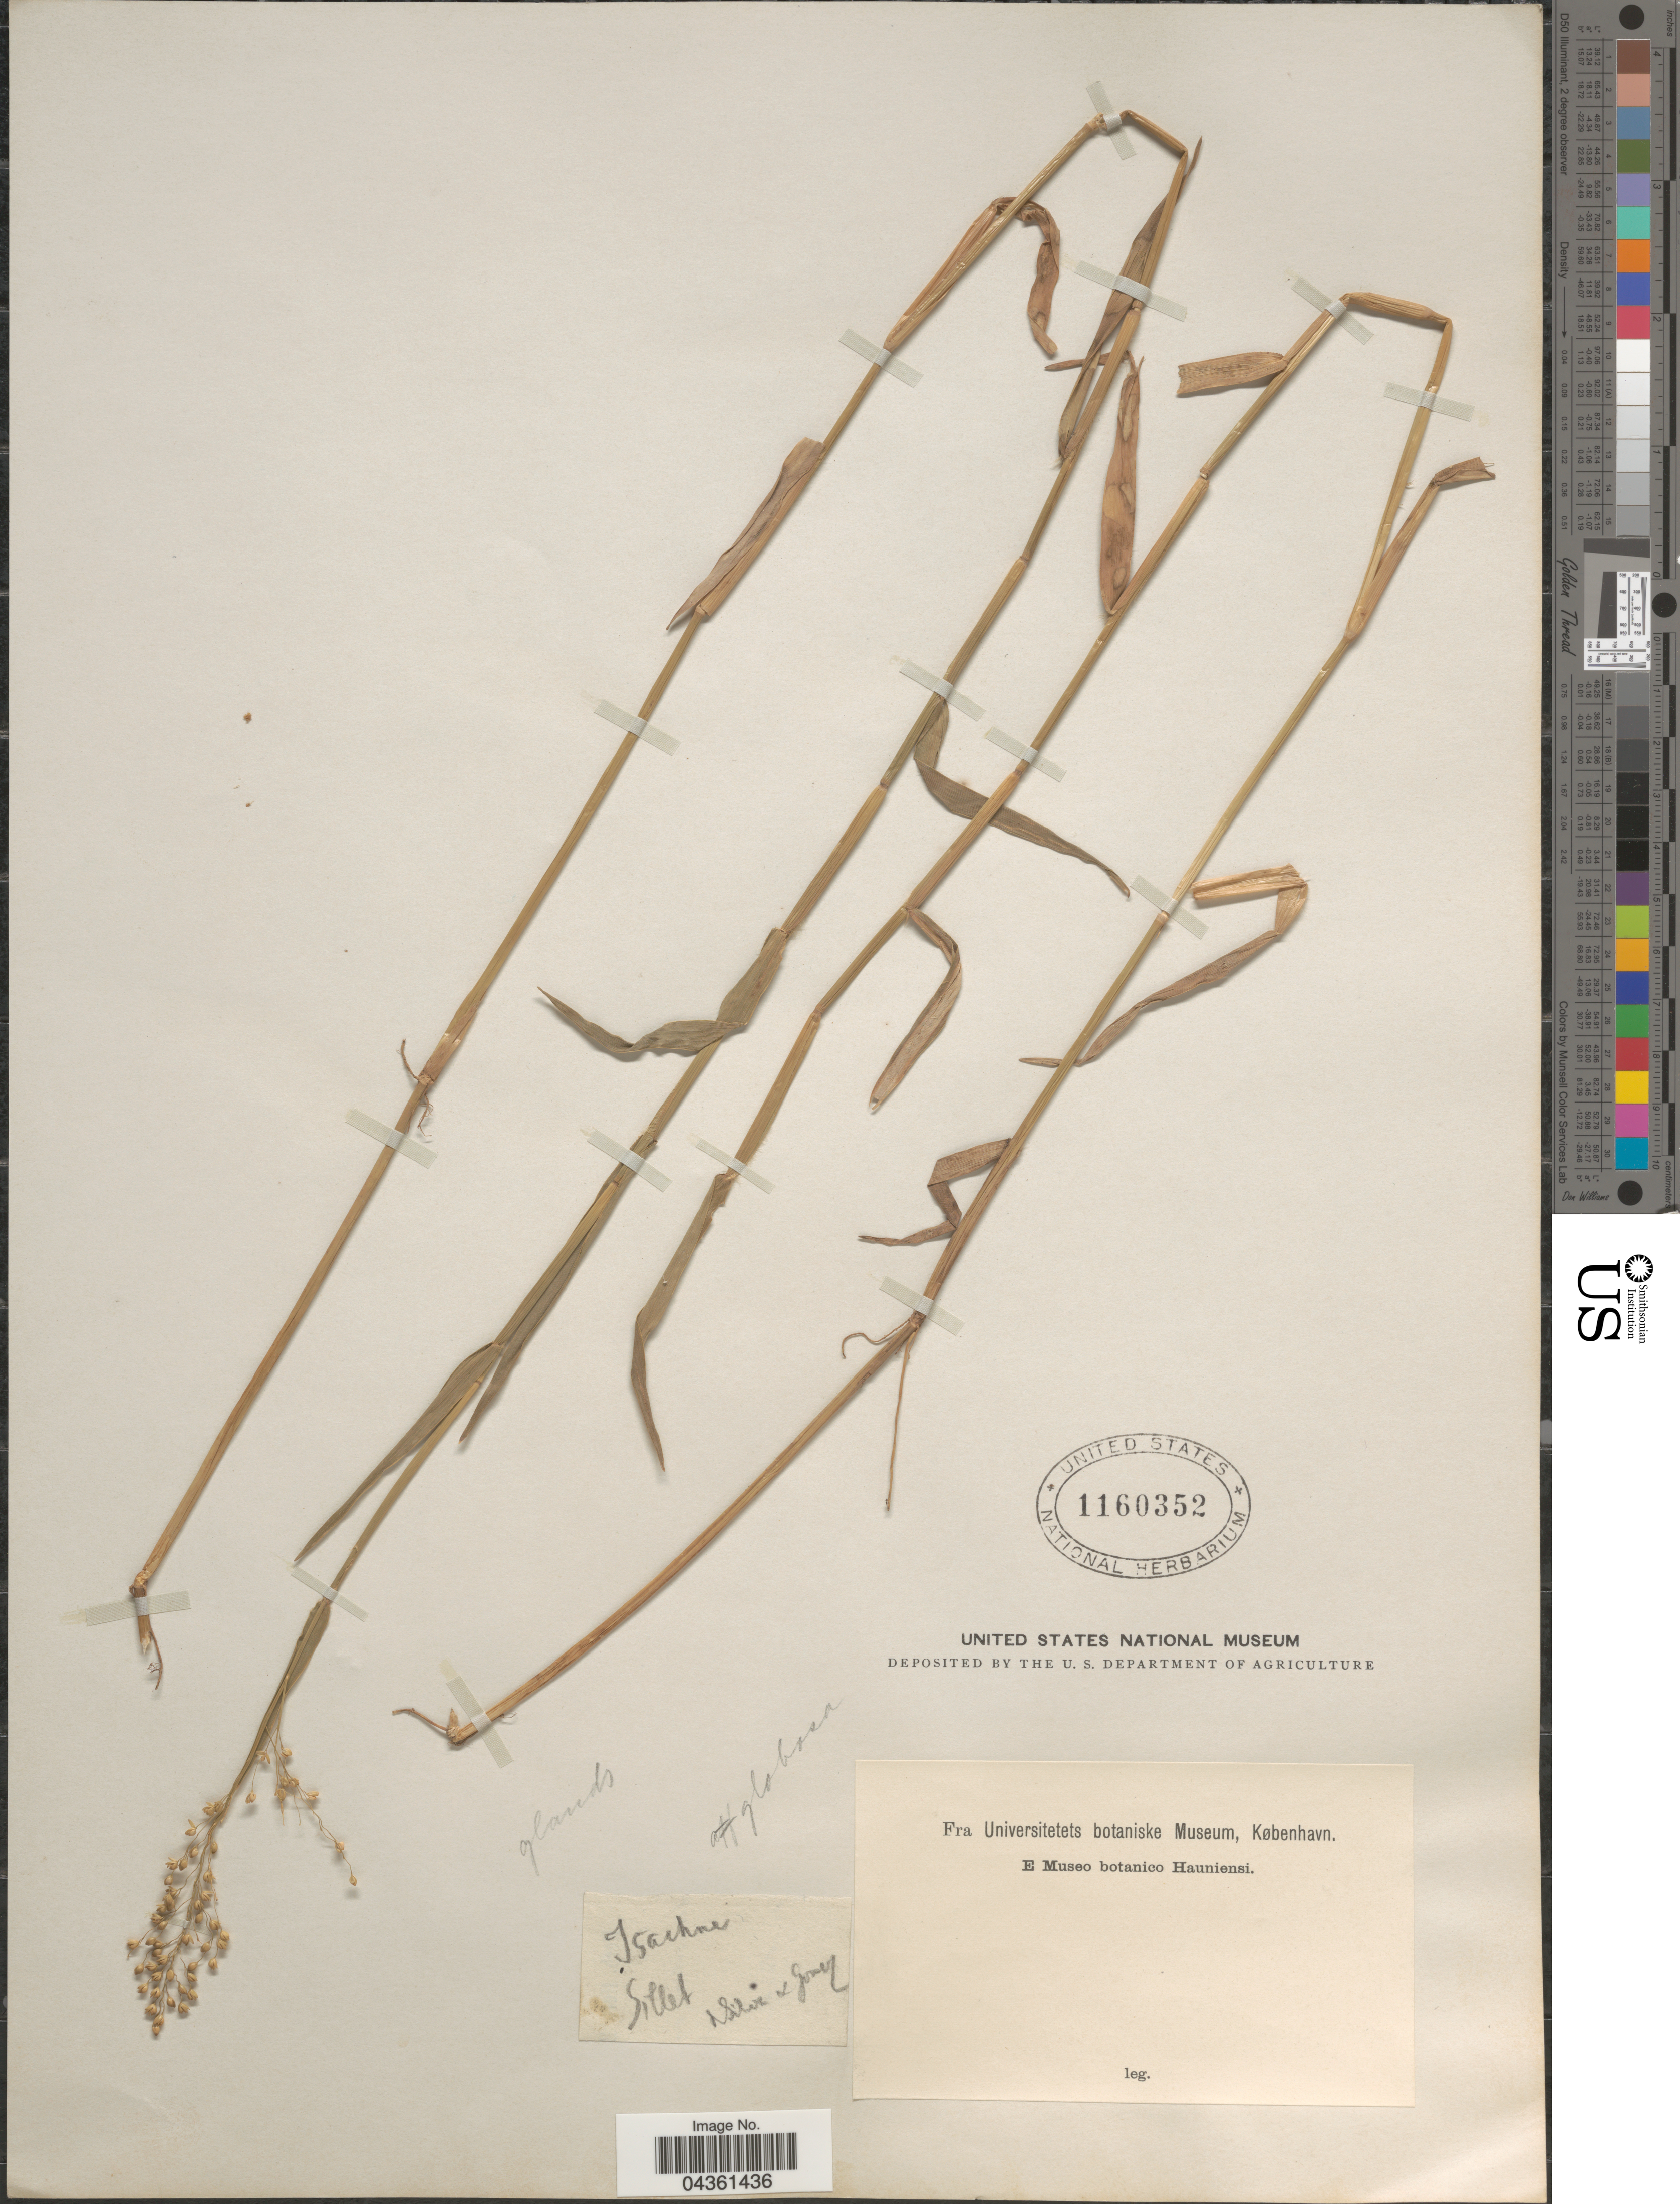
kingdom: Plantae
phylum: Tracheophyta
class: Liliopsida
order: Poales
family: Poaceae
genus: Isachne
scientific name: Isachne globosa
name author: (Thunb.) Kuntze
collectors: Silva, -- & Gomez, --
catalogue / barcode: US 1160352